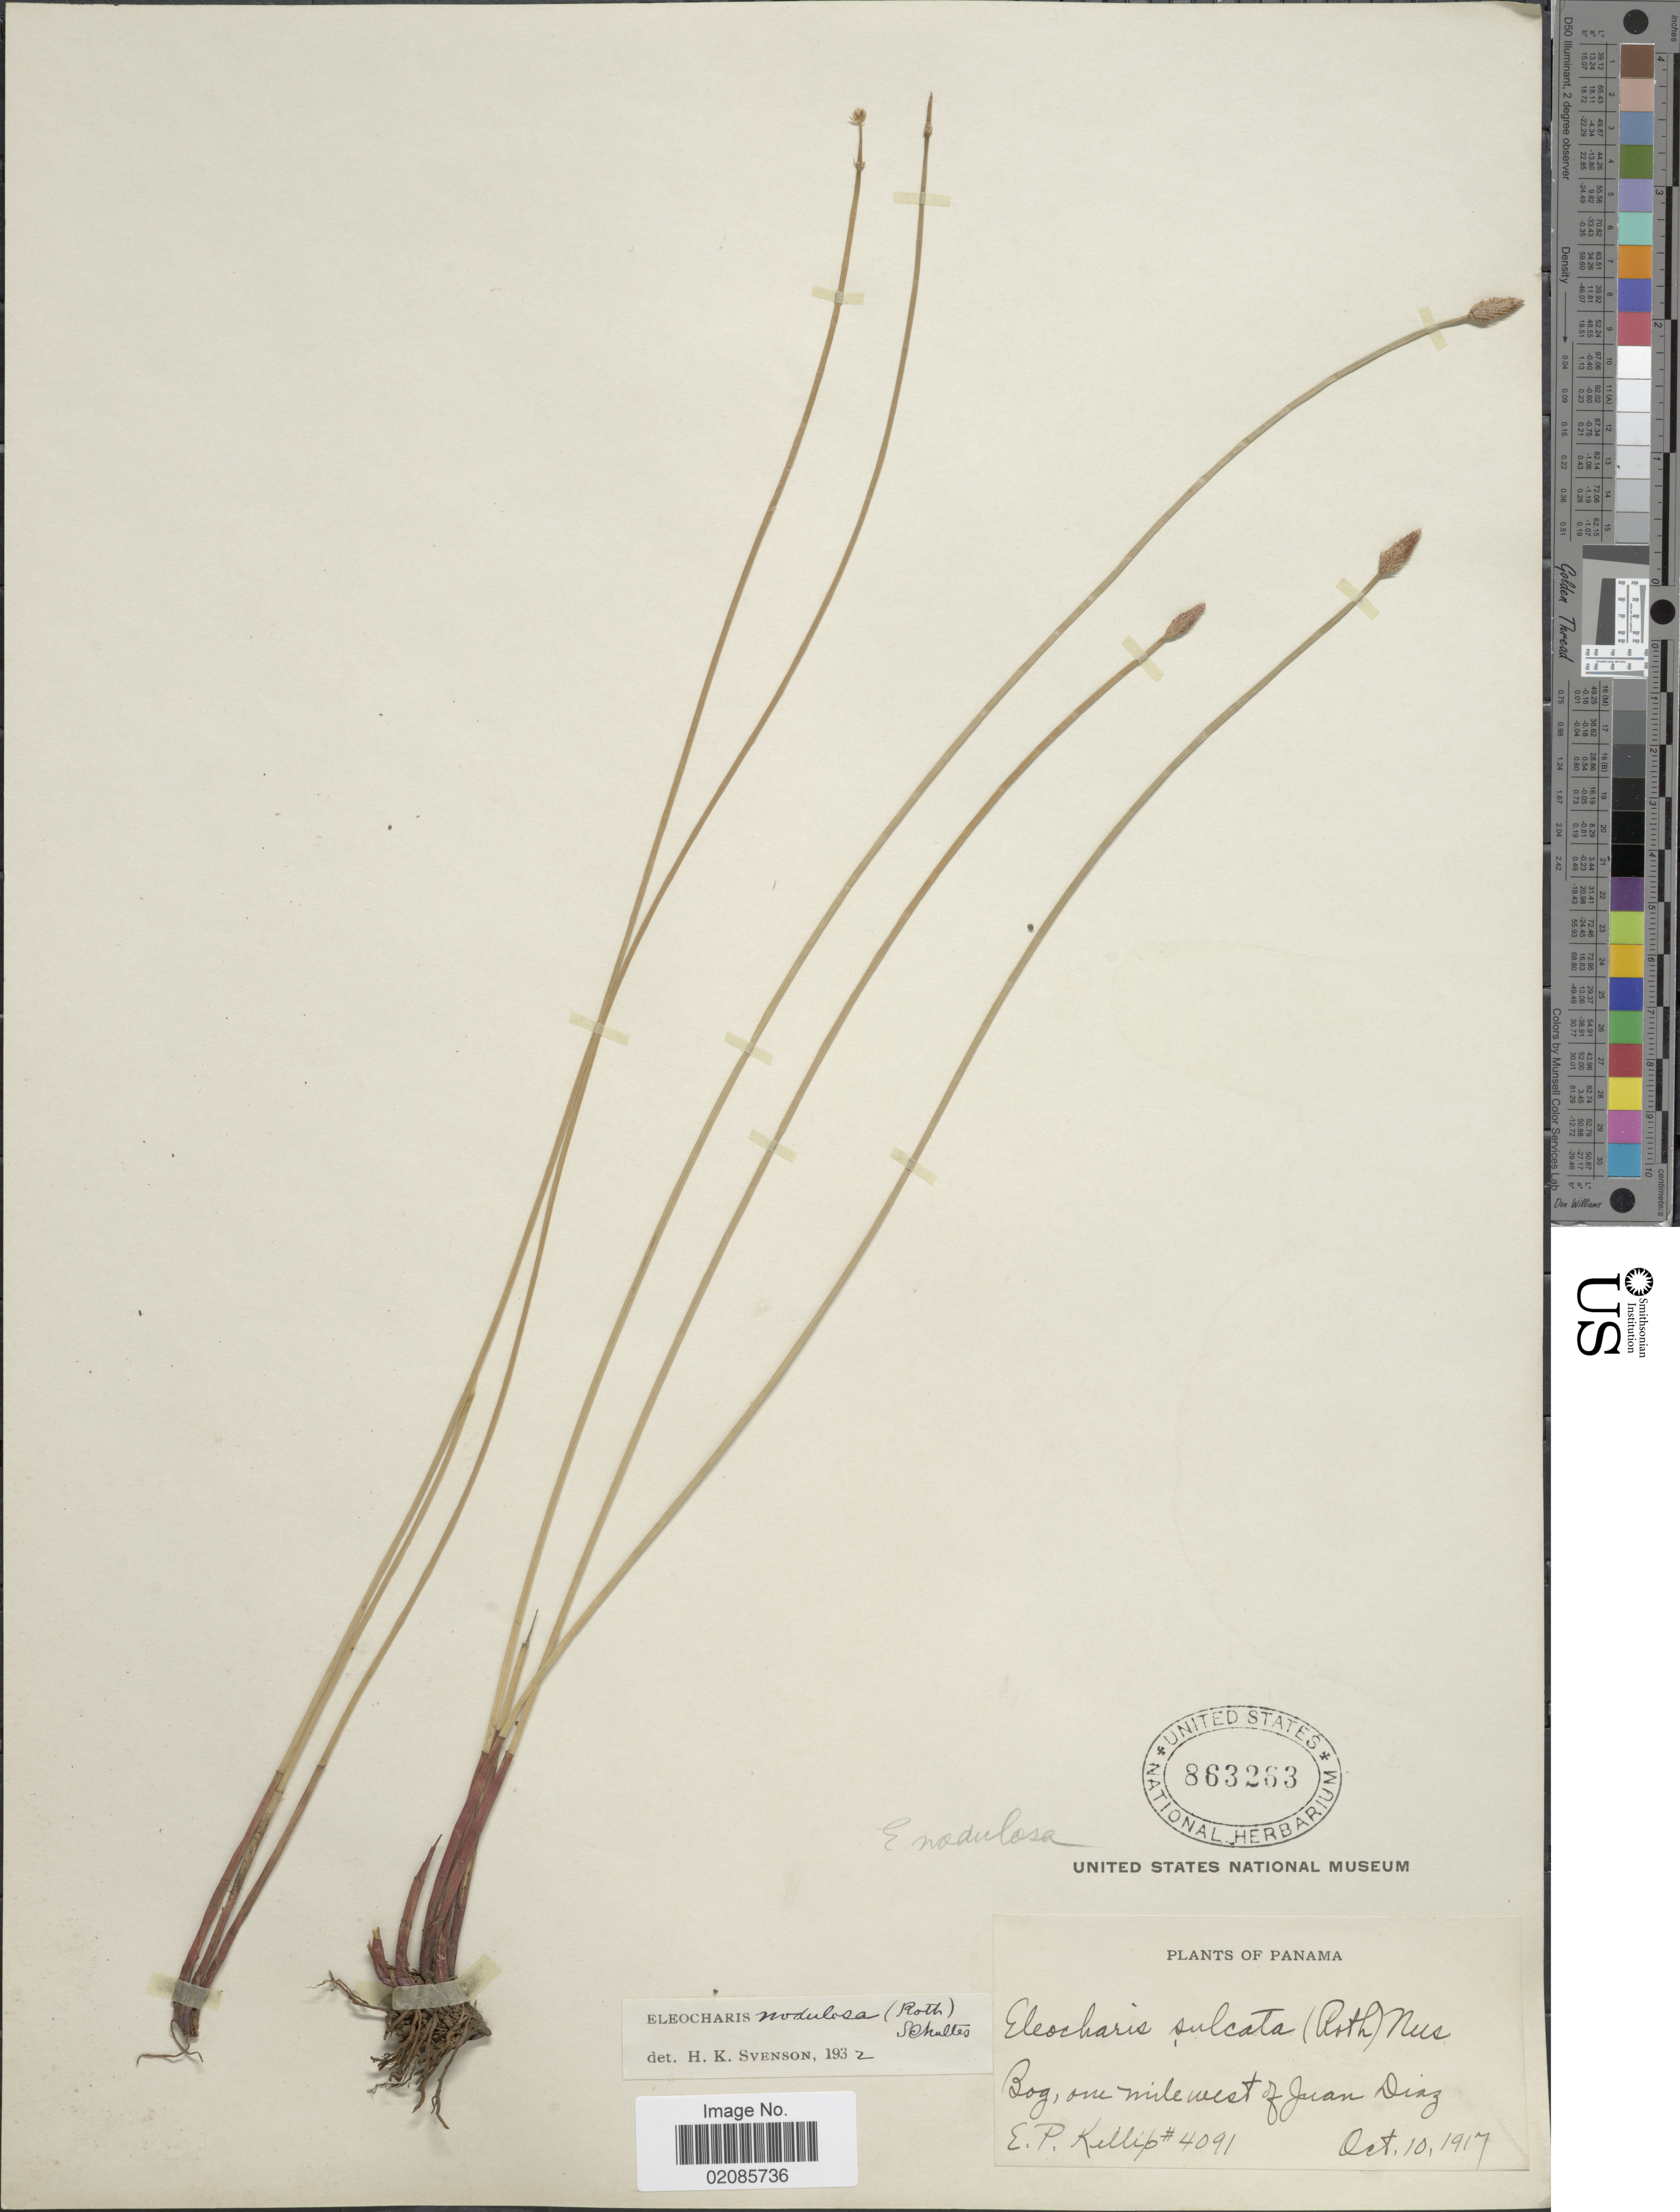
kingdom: Plantae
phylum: Tracheophyta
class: Liliopsida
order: Poales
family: Cyperaceae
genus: Eleocharis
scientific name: Eleocharis montana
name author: (Kunth) Roem. & Schult.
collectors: E. P. Killip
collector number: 40914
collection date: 1917-10-10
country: Panama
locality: Bog, one mile west of Juan Diaz.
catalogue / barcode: US 863263